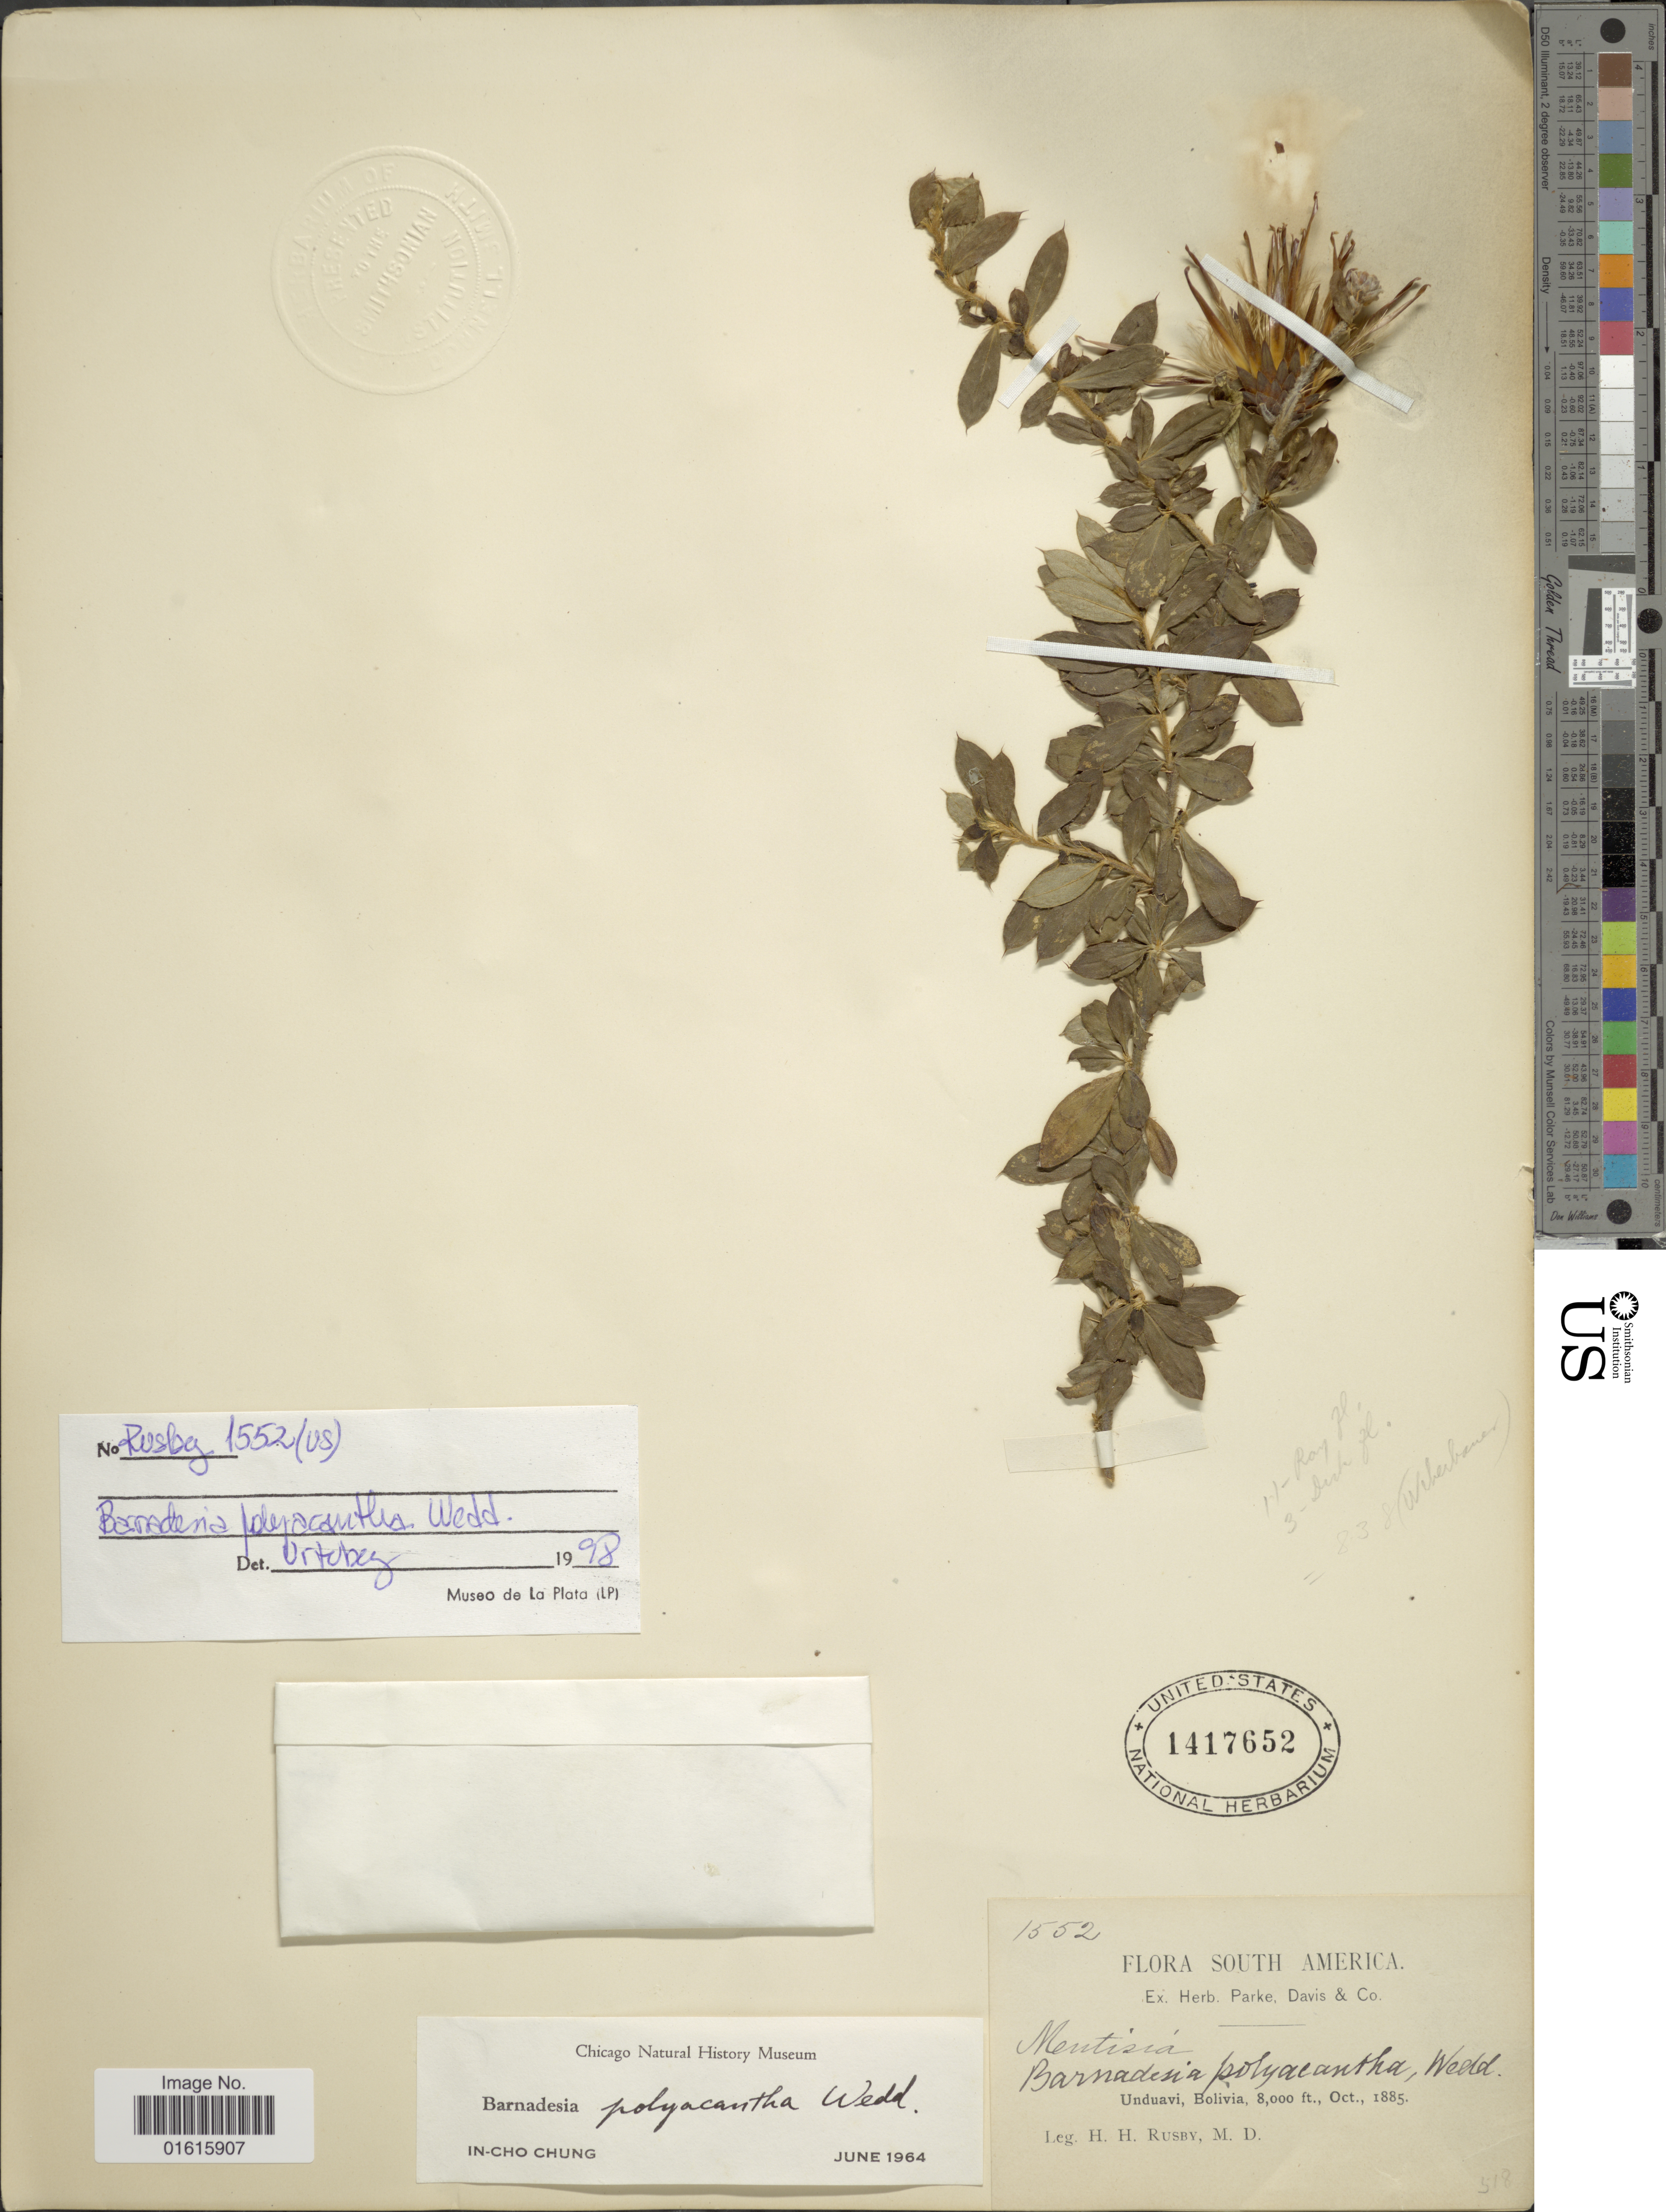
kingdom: Plantae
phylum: Tracheophyta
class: Magnoliopsida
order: Asterales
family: Asteraceae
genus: Barnadesia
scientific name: Barnadesia polyacantha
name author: Wedd.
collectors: H. H. Rusby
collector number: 1552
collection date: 1885-10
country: Bolivia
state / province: La Paz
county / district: Nor Yungas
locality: Unduavi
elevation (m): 2438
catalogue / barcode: US 1417652